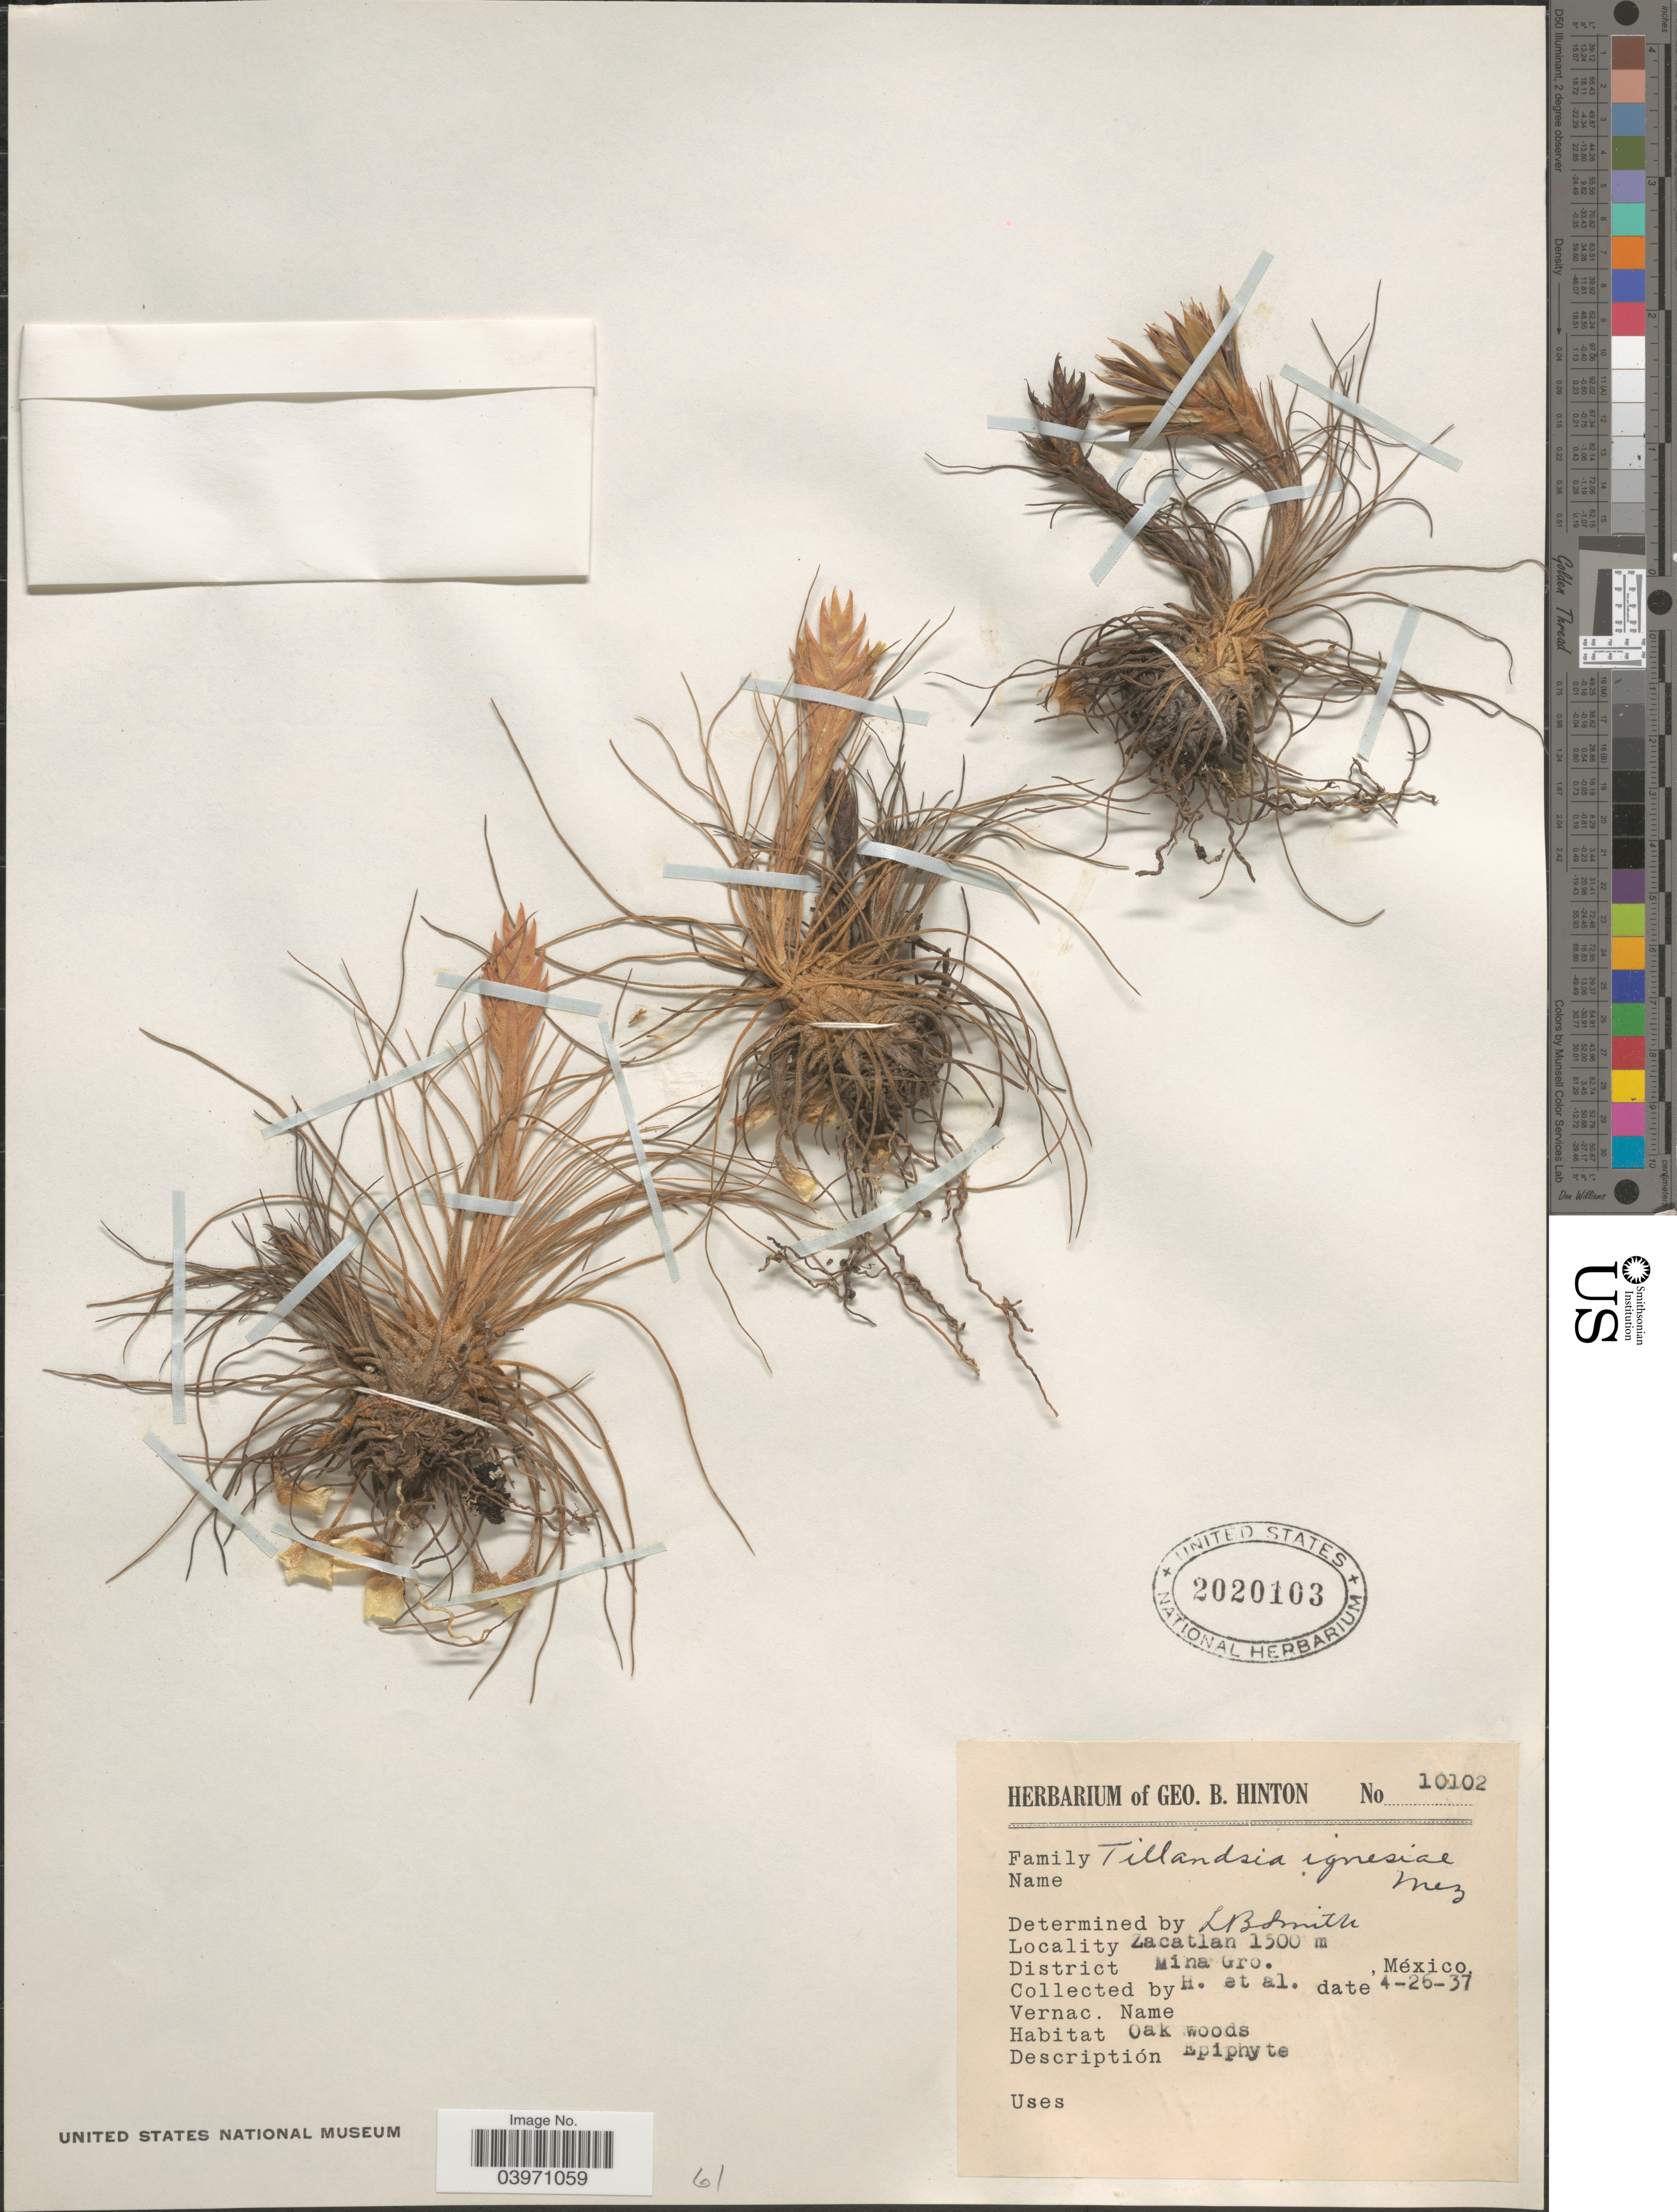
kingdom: Plantae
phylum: Tracheophyta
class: Liliopsida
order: Poales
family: Bromeliaceae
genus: Tillandsia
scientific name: Tillandsia ignesiae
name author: Mez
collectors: G. B. Hinton & et al.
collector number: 10102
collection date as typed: Transcribed d/m/y: 26/4/37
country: Mexico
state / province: Guerrero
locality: Zacatlam. District Mina.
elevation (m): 1500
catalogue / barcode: US 2020103